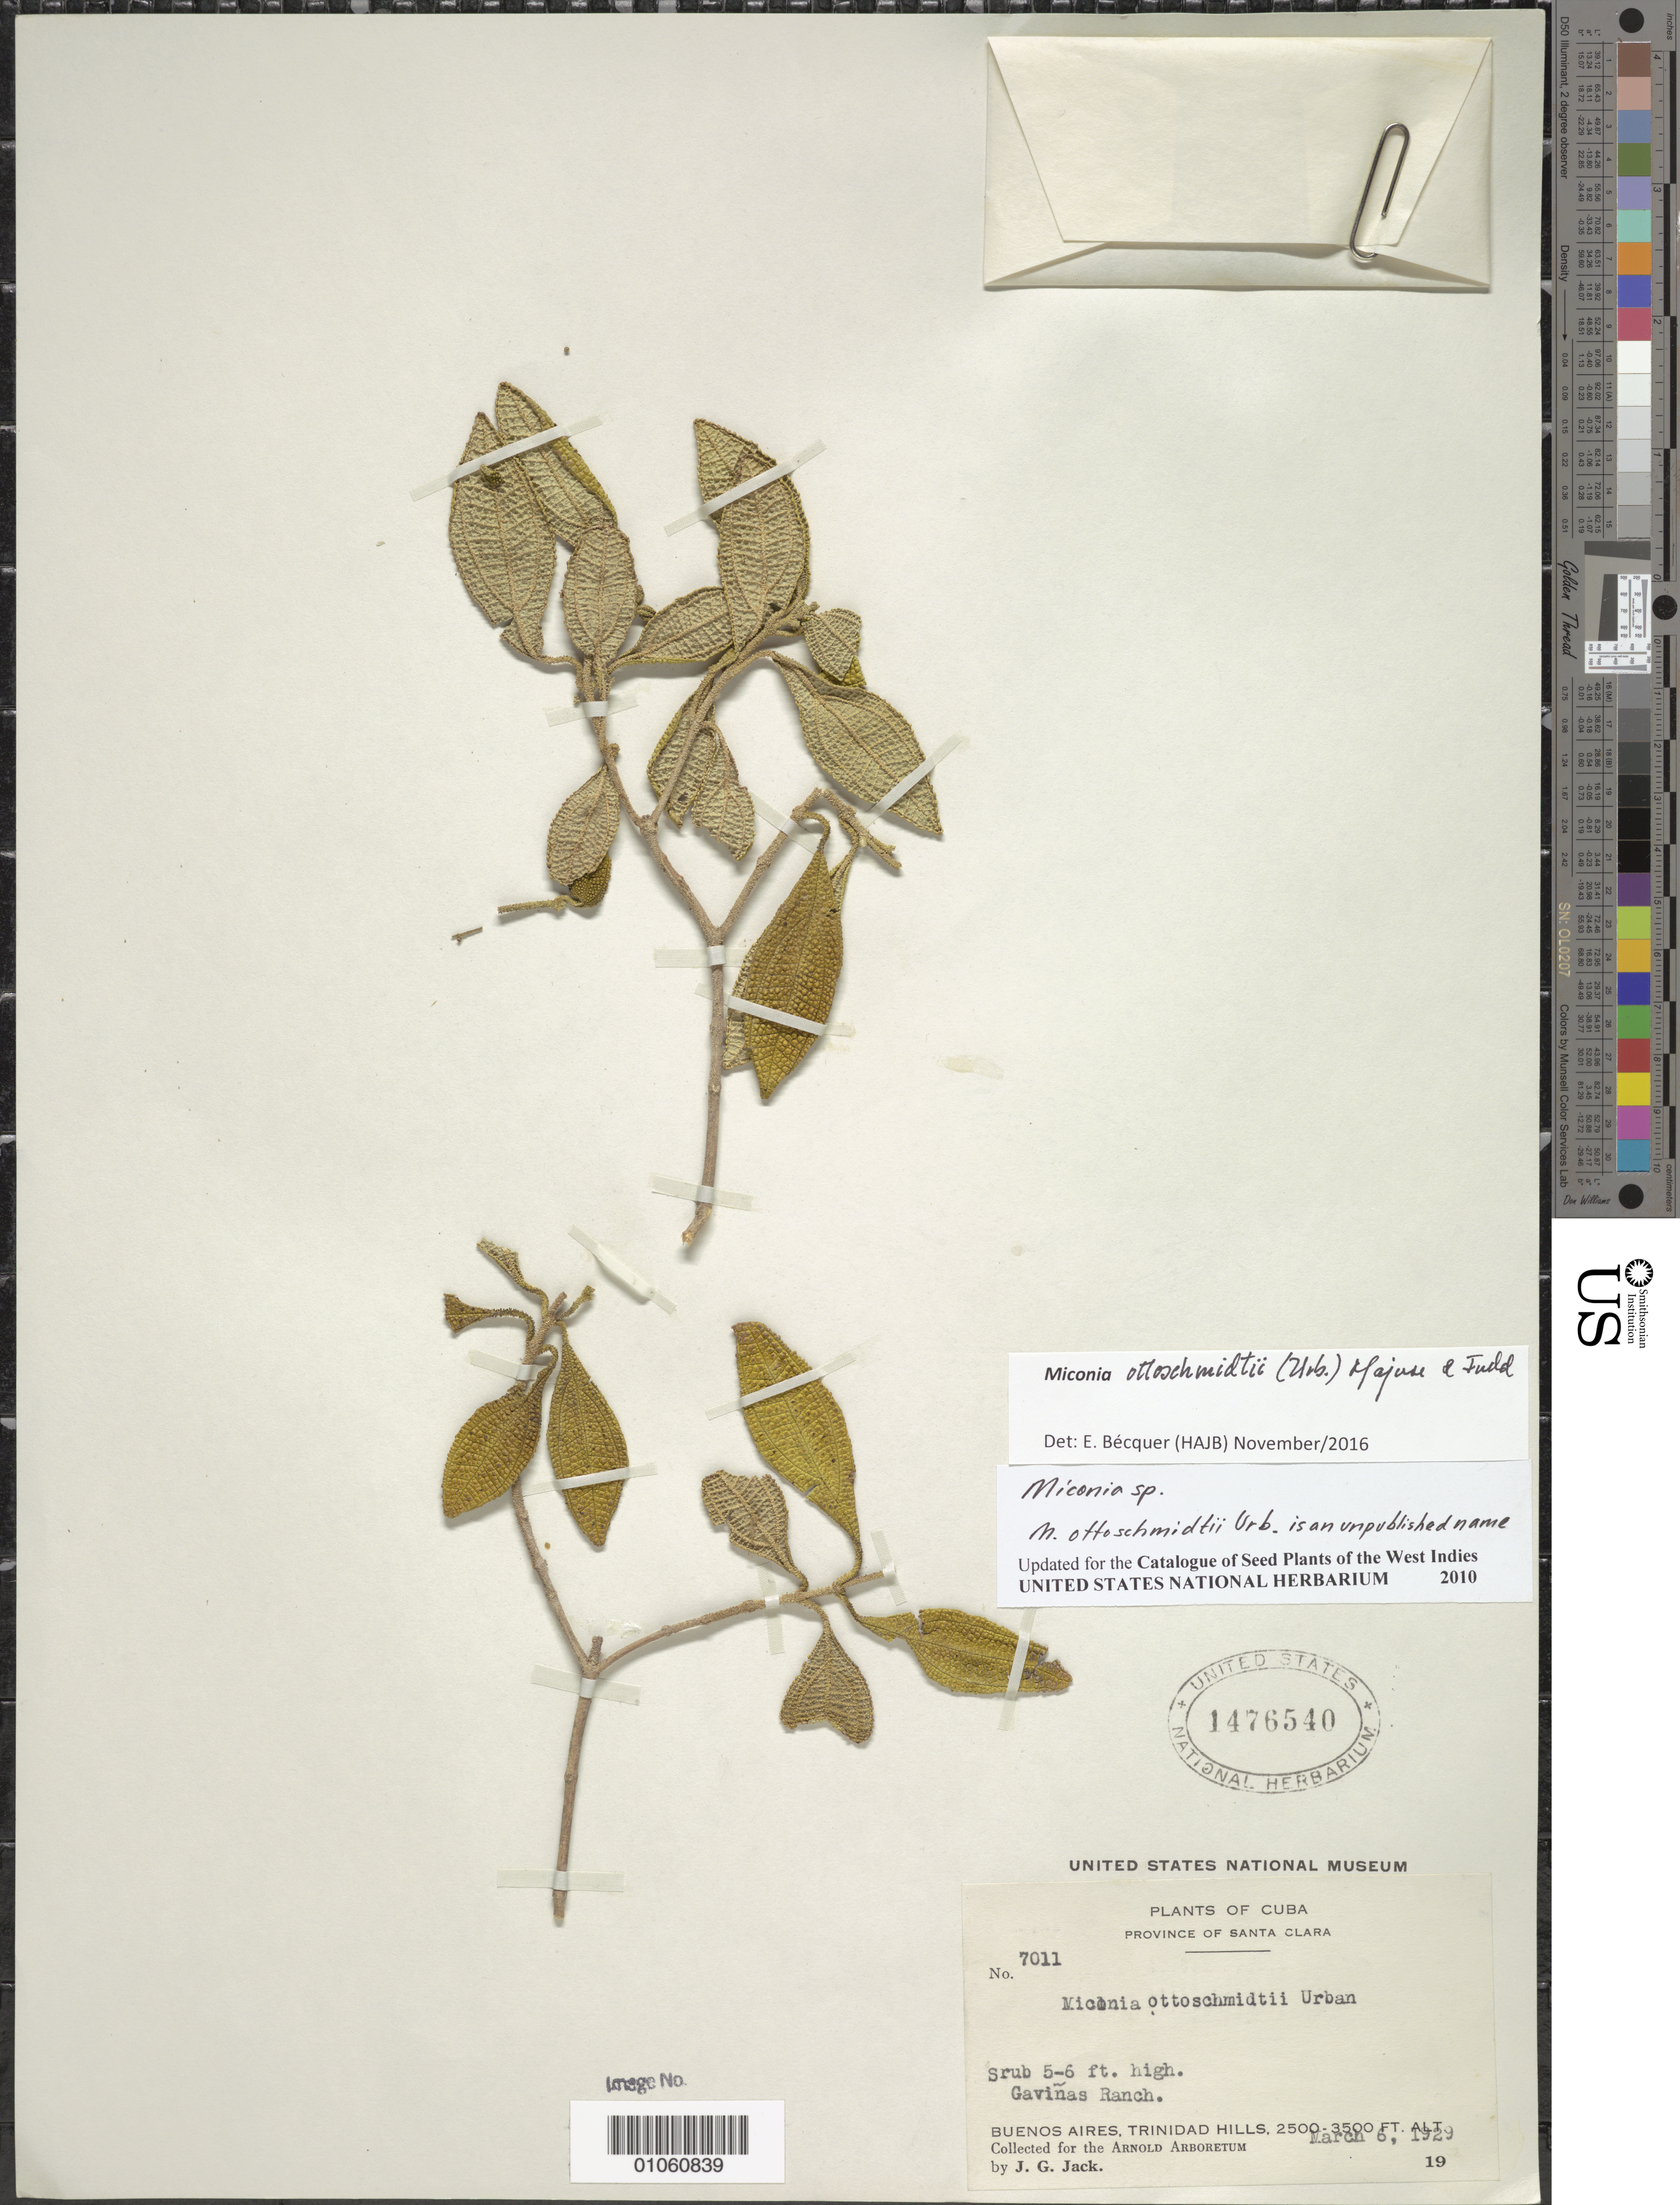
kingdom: Plantae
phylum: Tracheophyta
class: Magnoliopsida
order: Myrtales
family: Melastomataceae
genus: Miconia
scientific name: Miconia ottoschmidtii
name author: (Urb.) Majure & Judd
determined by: Bécquer Granados, E. R., (HAJB)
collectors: J. G. Jack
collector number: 7011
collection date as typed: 06 Mar 1929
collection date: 1929-03-06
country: Cuba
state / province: Santa Clara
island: Cuba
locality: Buenos Aires, Trinidad Hills, Gaviñas Ranch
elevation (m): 762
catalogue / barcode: US 1476540